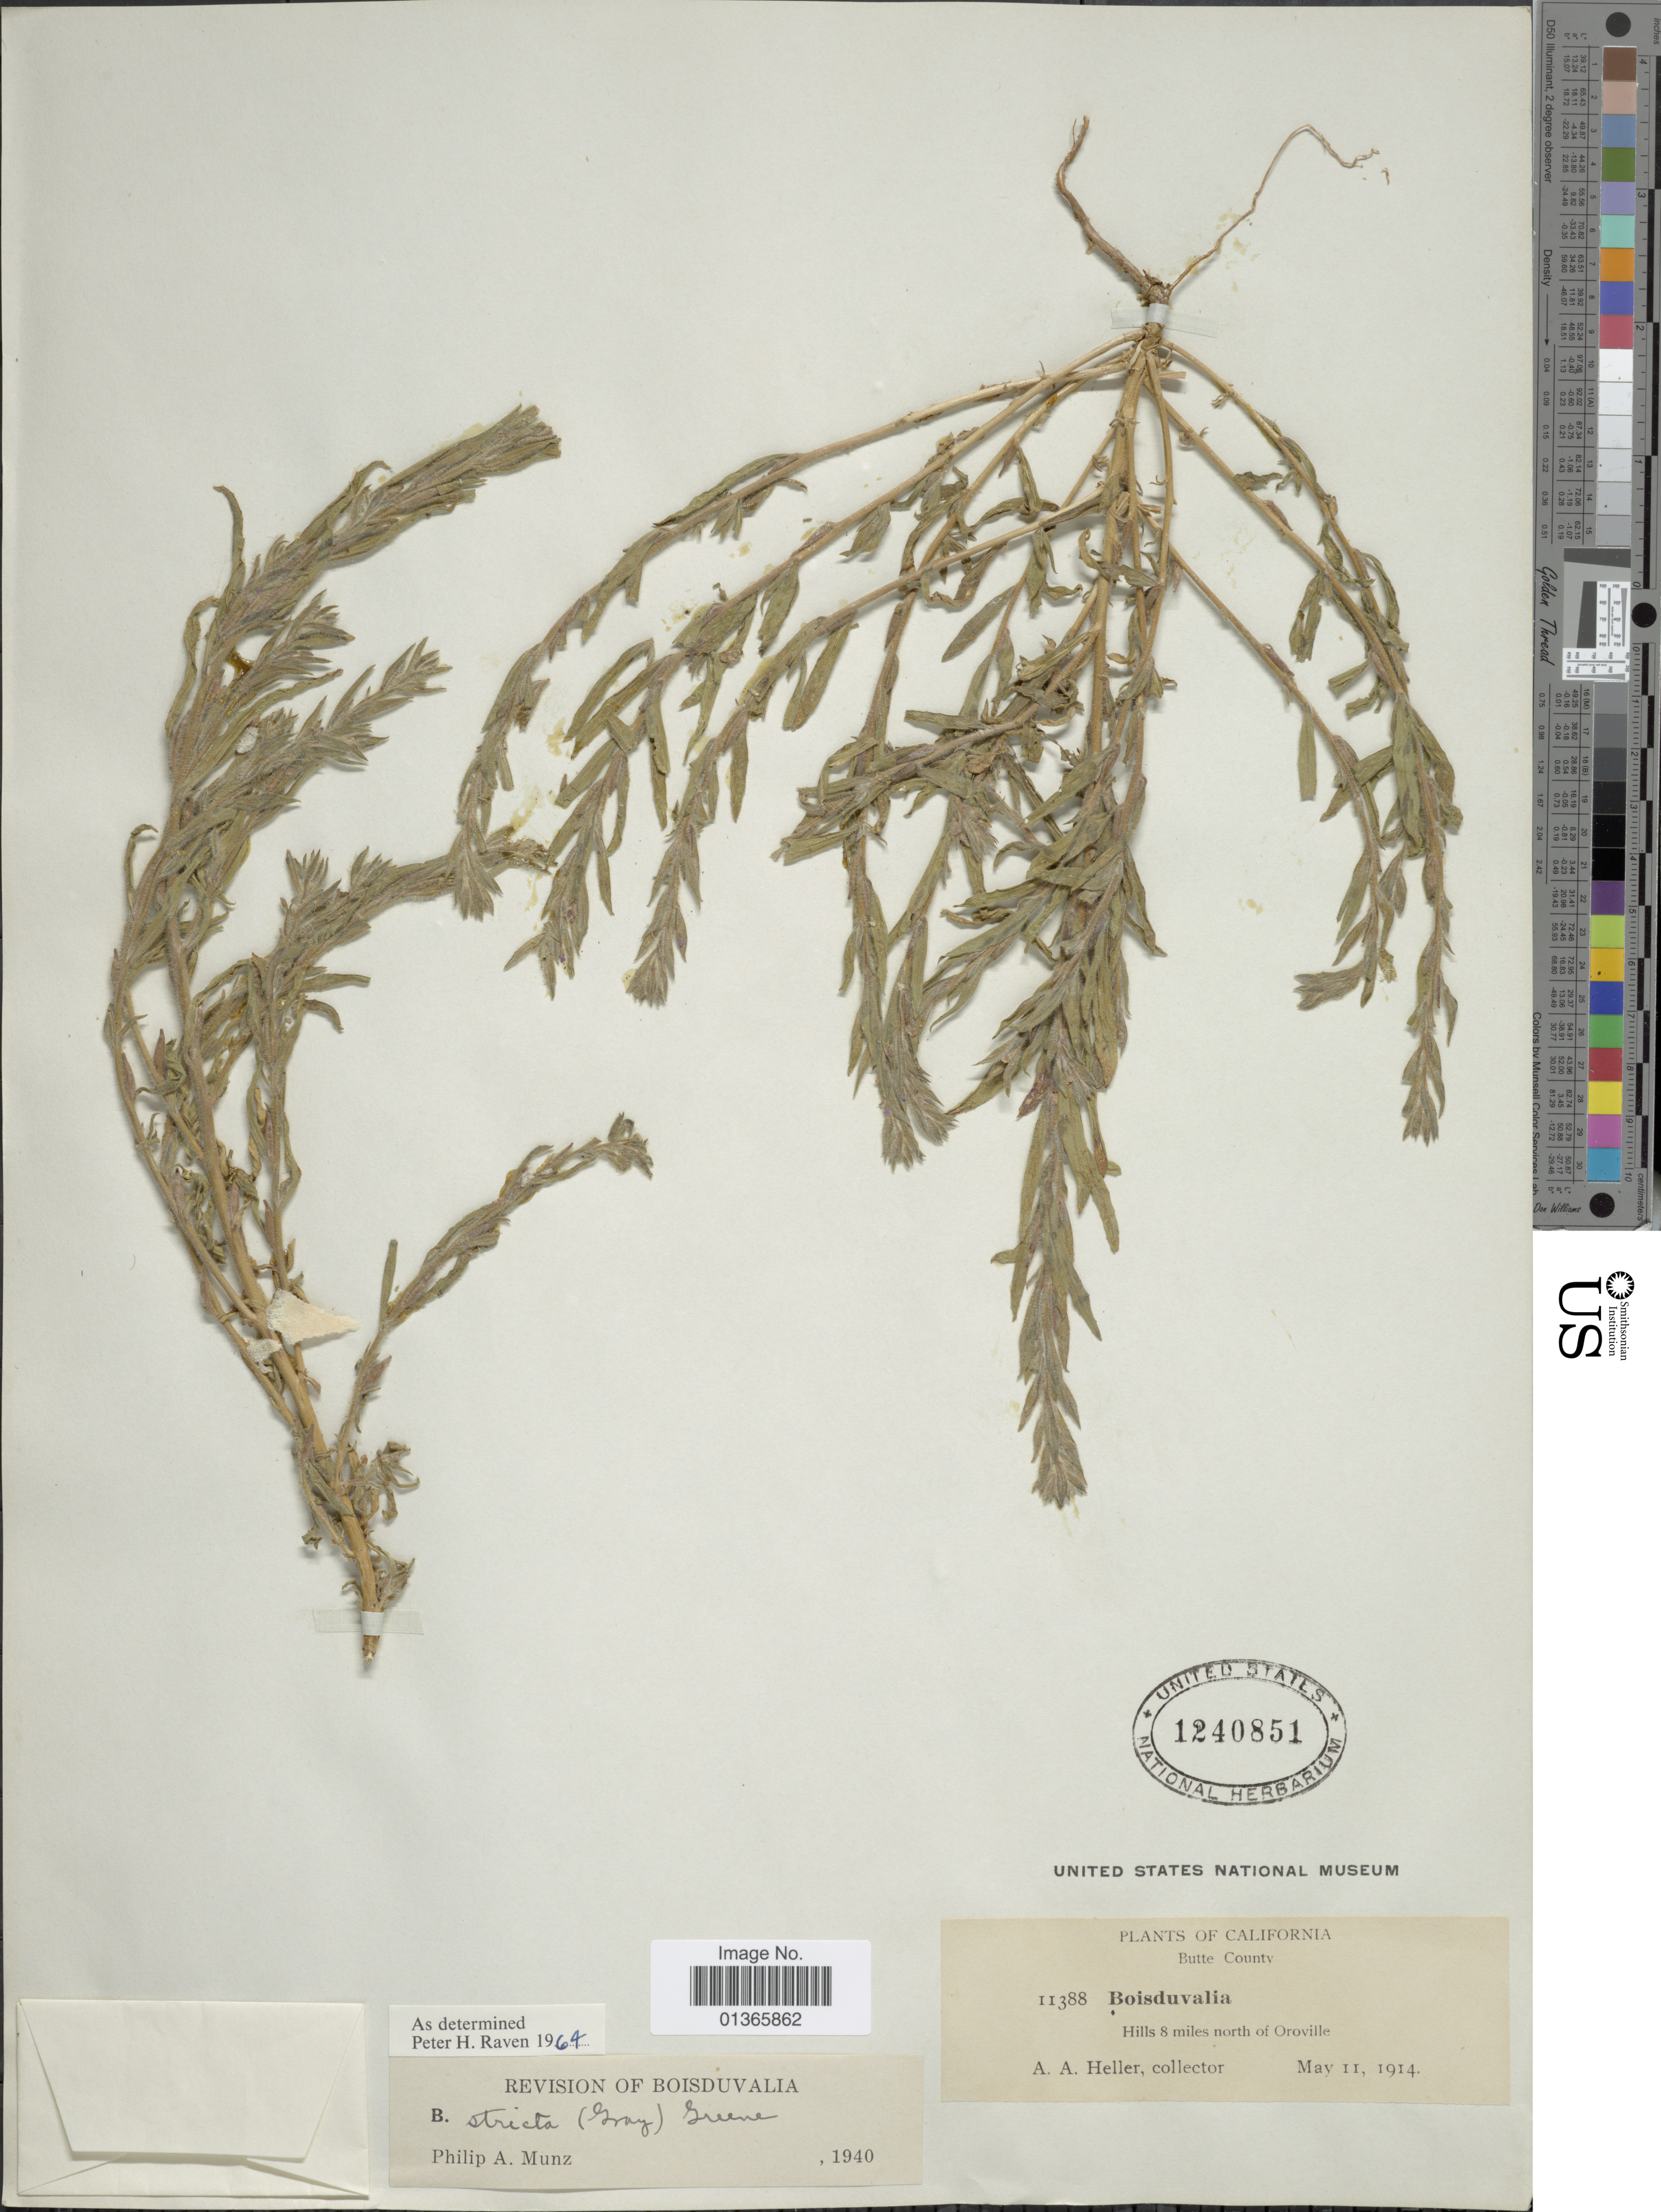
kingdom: Plantae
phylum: Tracheophyta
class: Magnoliopsida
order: Myrtales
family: Onagraceae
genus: Epilobium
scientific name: Epilobium torreyi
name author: (S. Watson) Hoch & P.H. Raven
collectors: A. A. Heller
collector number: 11388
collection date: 1914-05-11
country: United States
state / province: California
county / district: Butte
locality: Butte County. Hills 8 miles north of Oroville.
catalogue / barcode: US 1240851